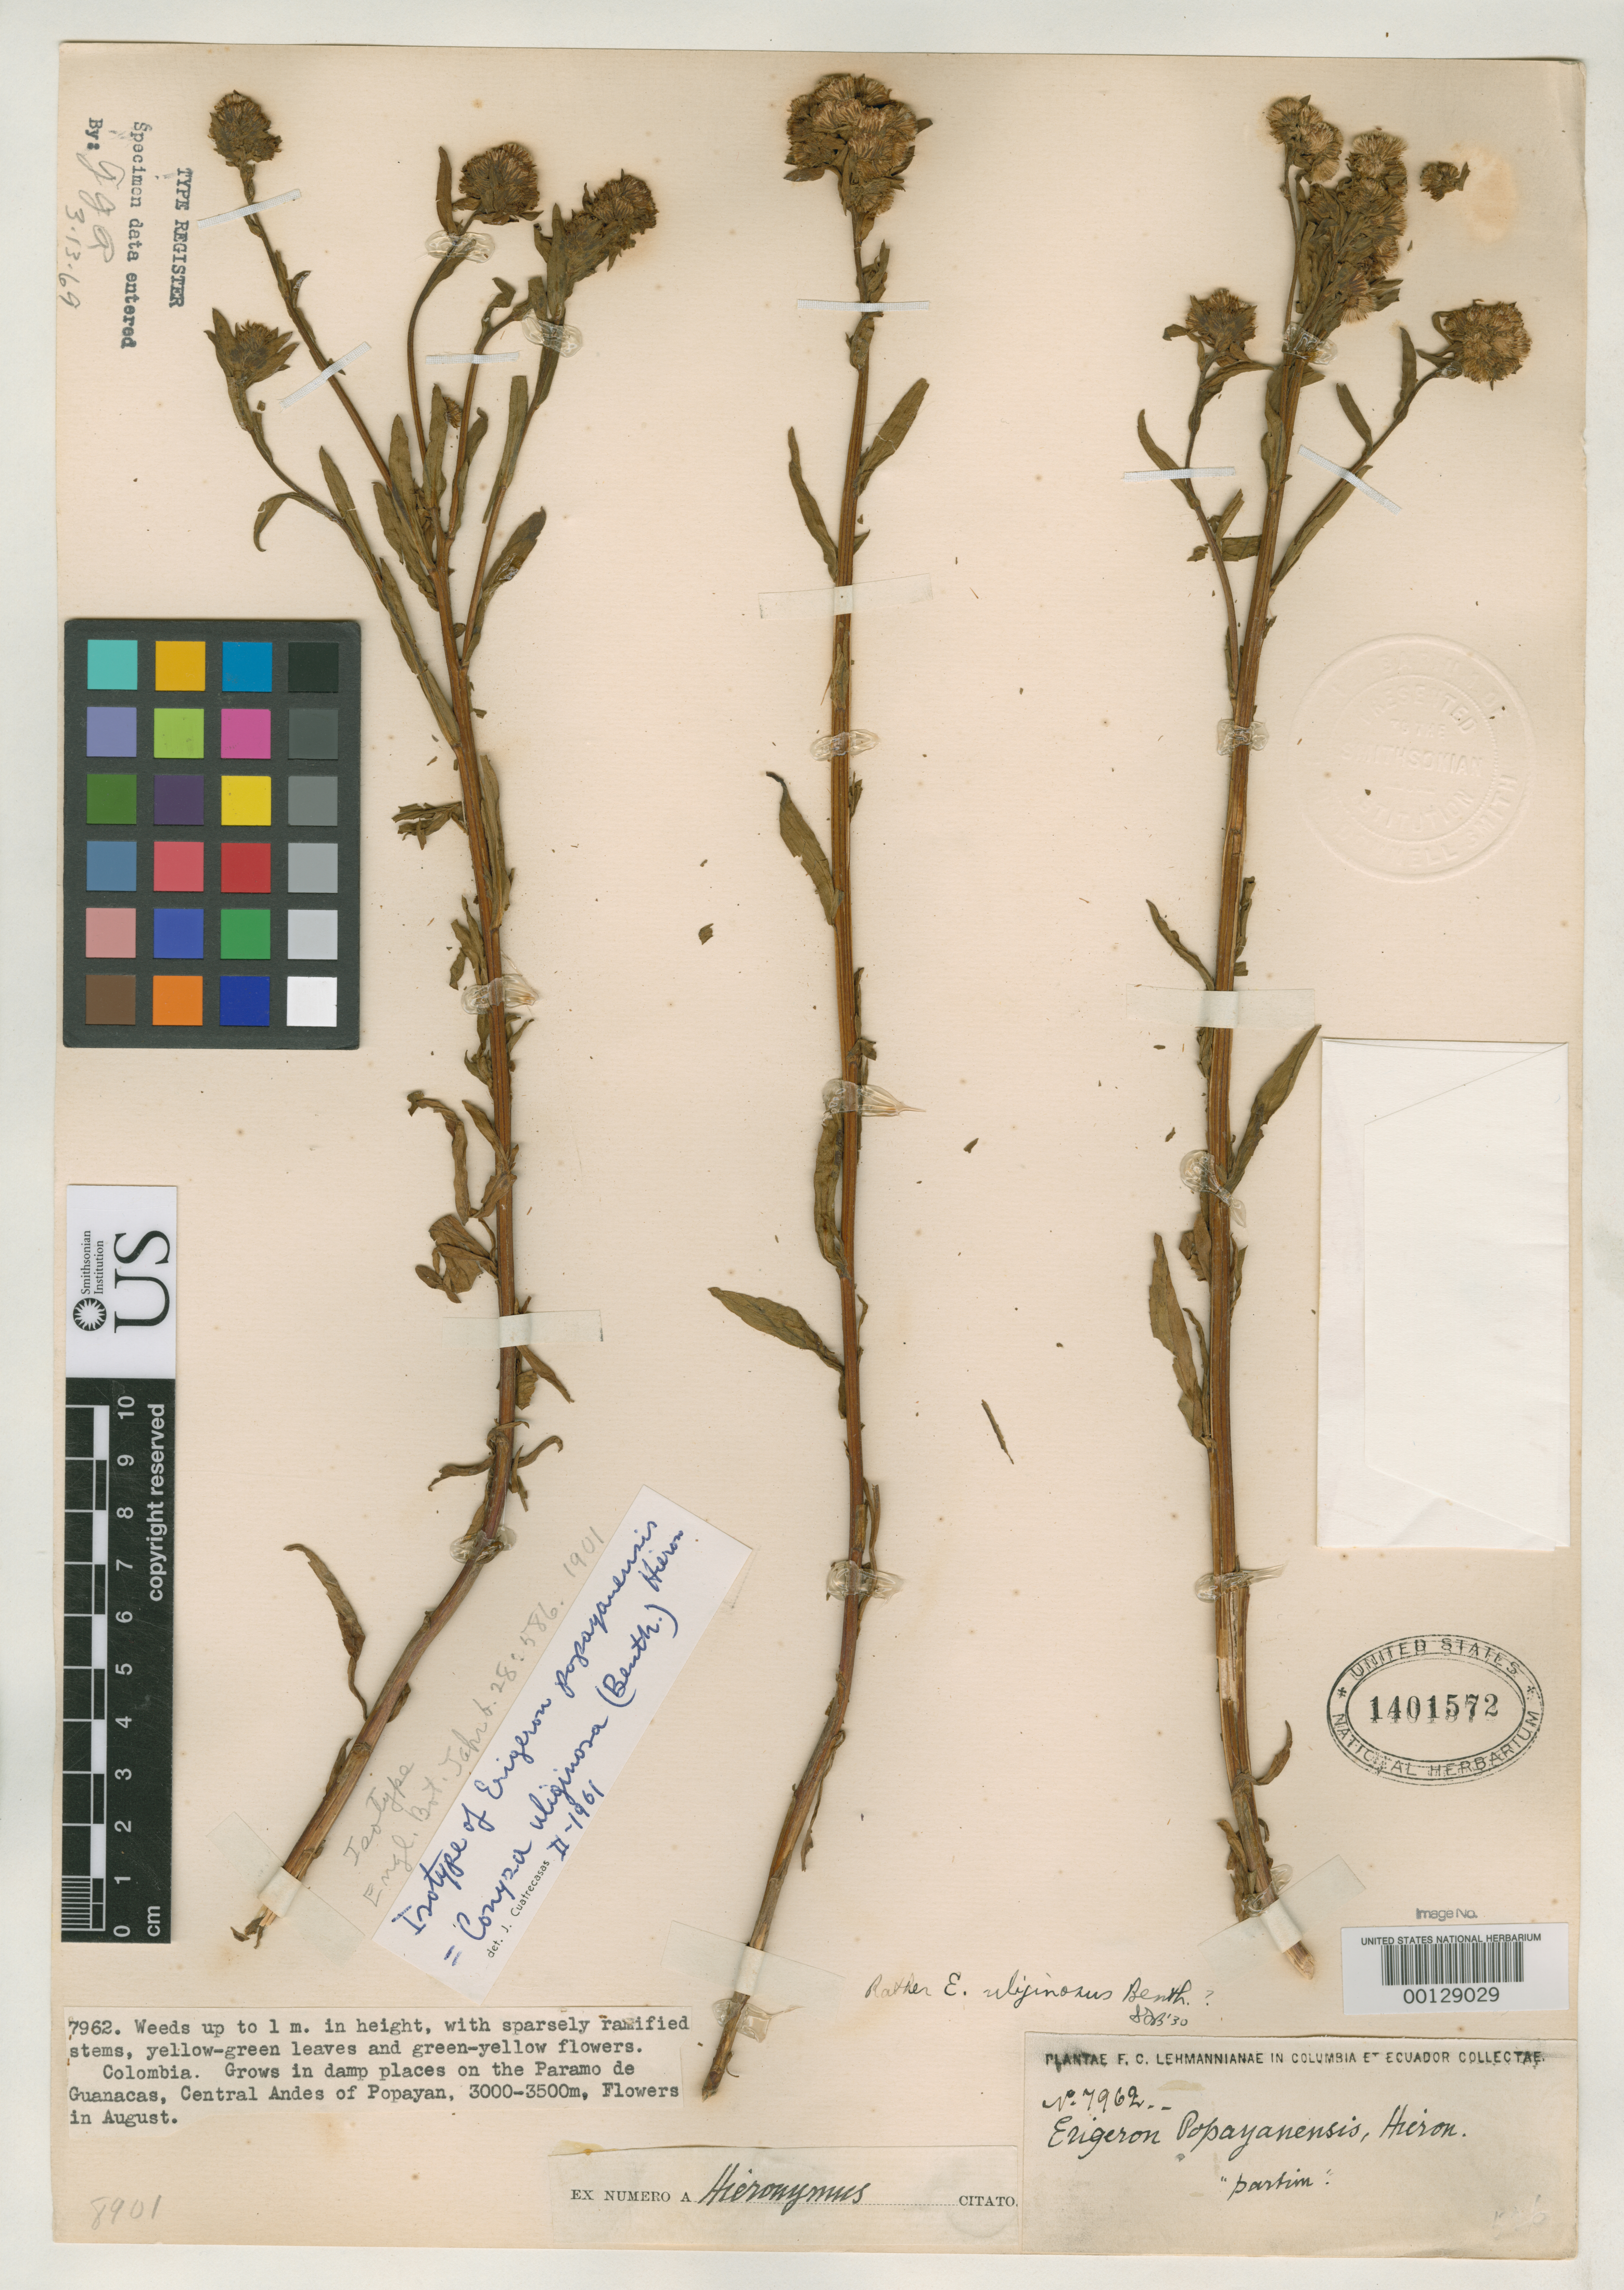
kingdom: Plantae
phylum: Tracheophyta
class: Magnoliopsida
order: Asterales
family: Asteraceae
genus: Erigeron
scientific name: Erigeron popayanensis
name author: Hieron.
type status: Isotype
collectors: F. C. Lehmann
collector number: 7962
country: Colombia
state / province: Cauca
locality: Popayan.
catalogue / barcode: US 1401572